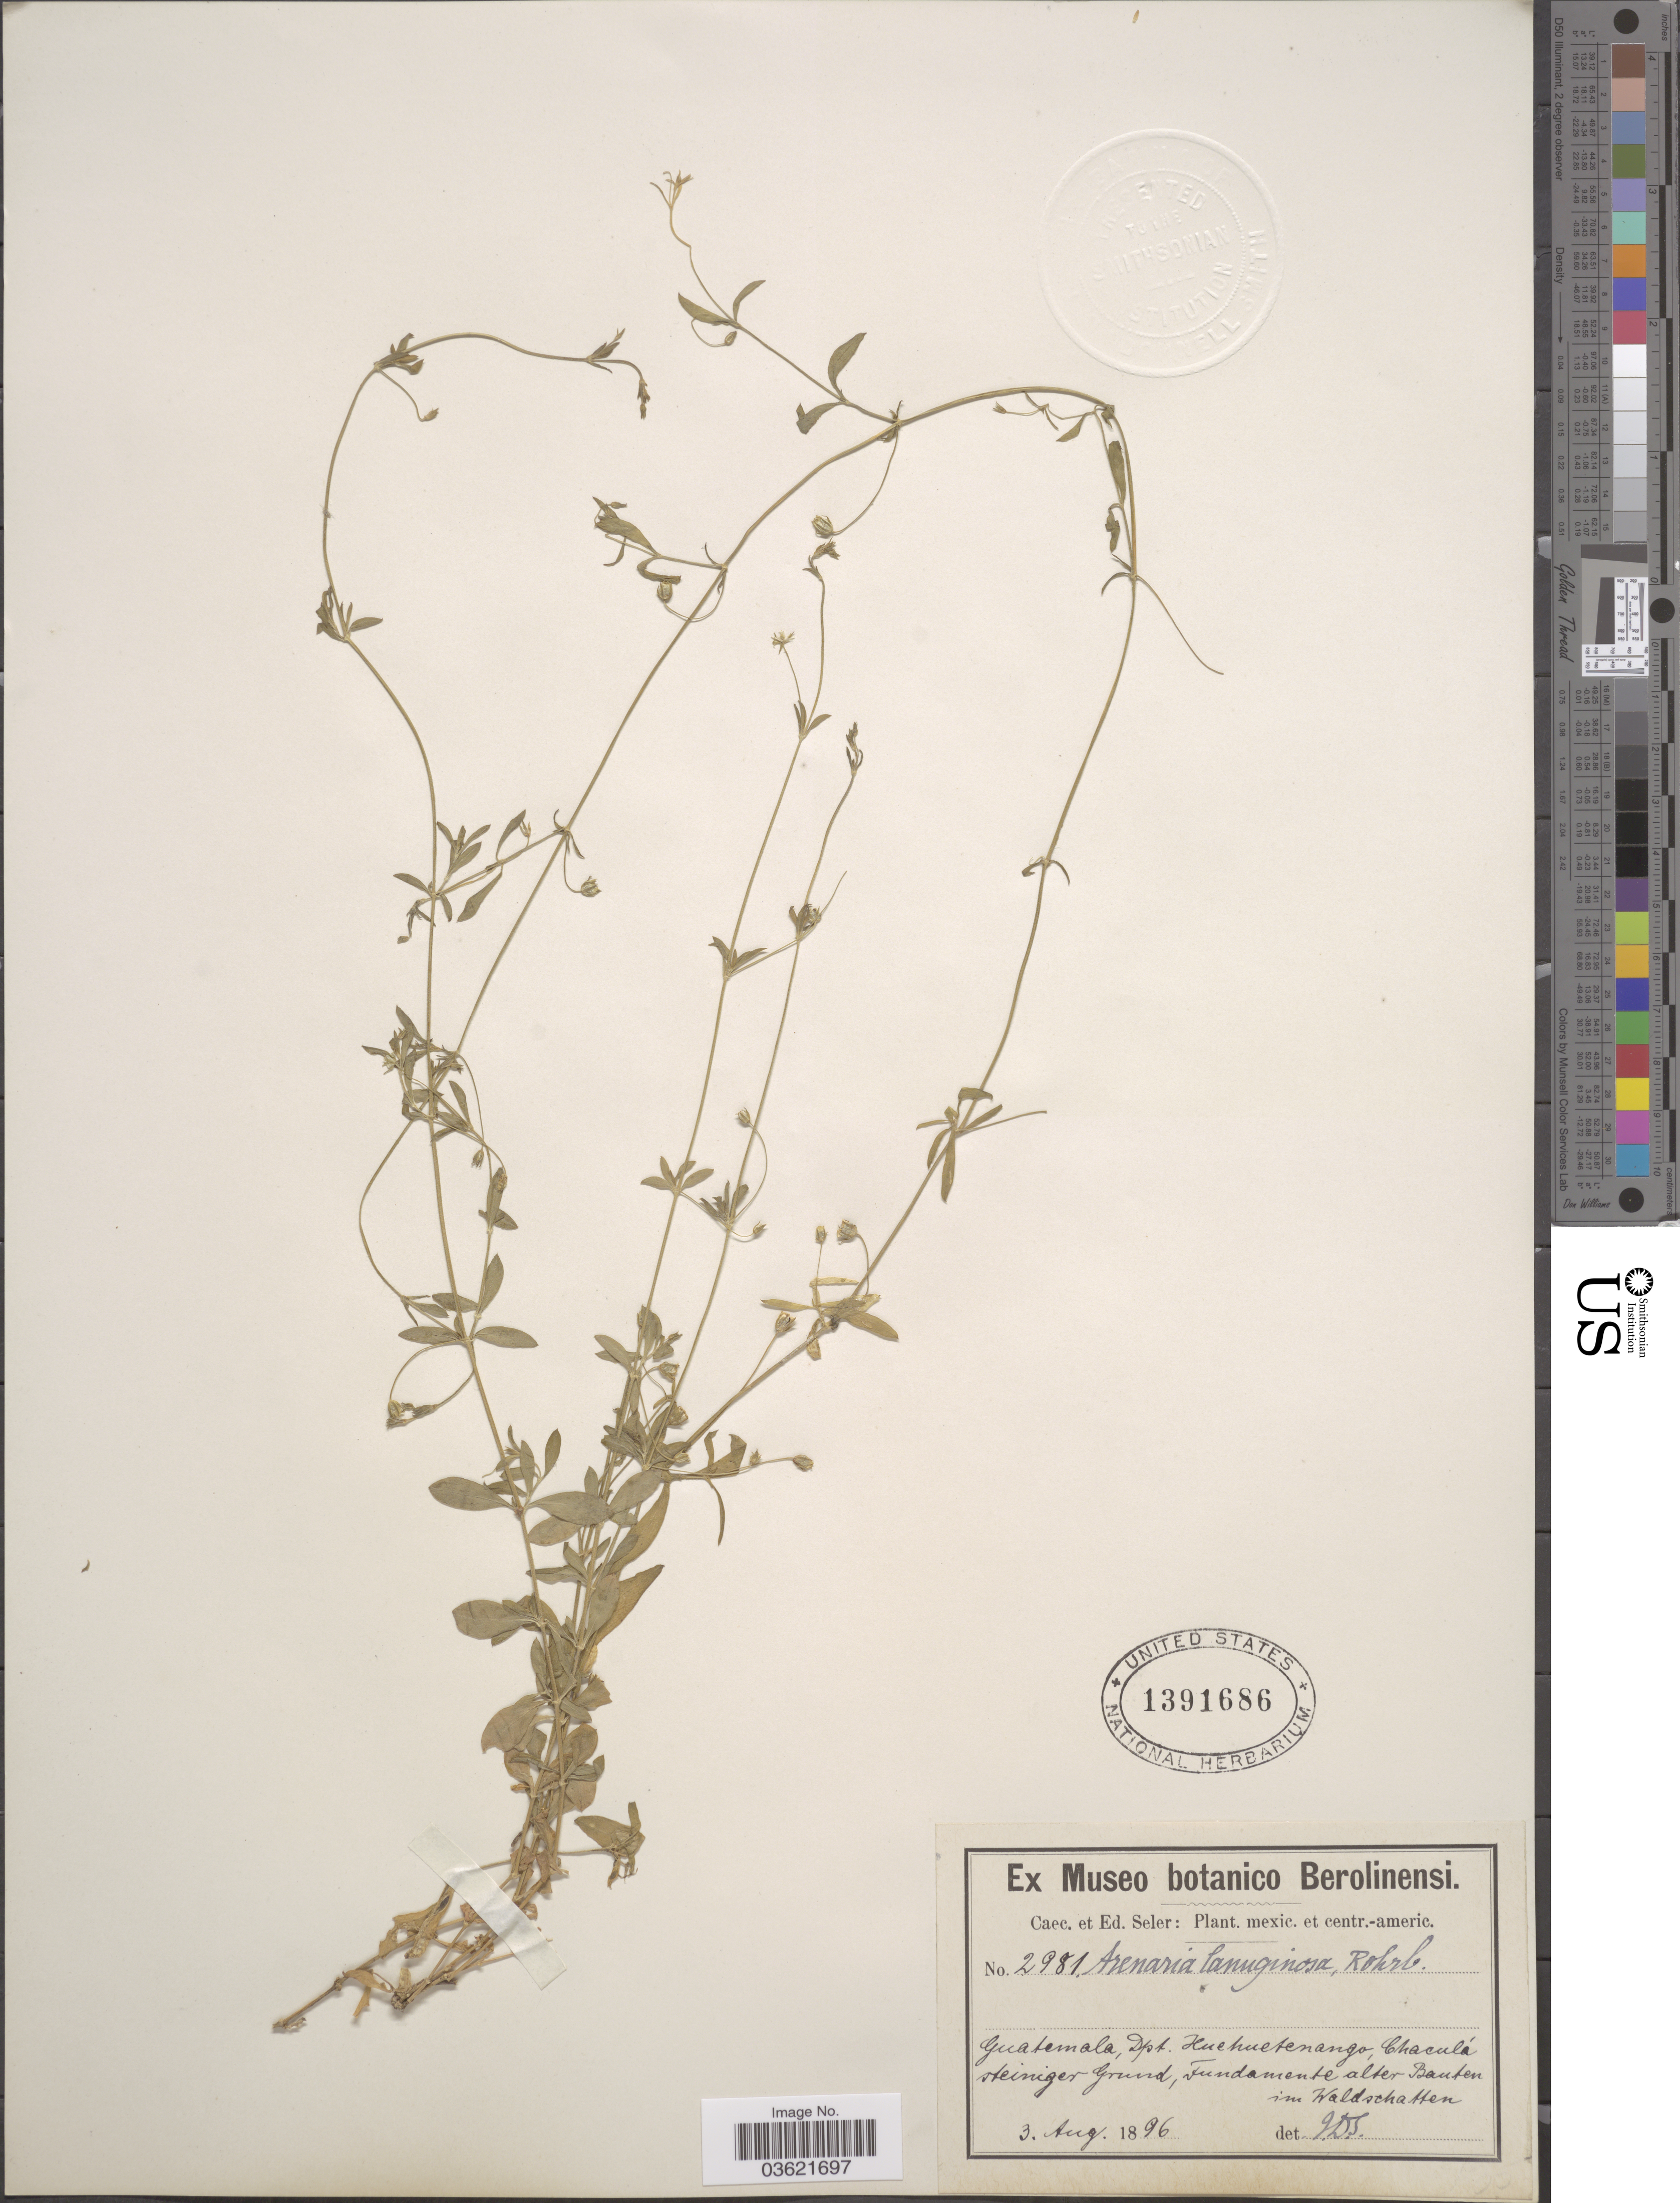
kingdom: Plantae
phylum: Tracheophyta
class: Magnoliopsida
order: Caryophyllales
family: Caryophyllaceae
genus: Arenaria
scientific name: Arenaria lanuginosa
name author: (Michx.) Rohrb.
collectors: C. Seler & E. G. Seler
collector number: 2981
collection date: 1896-08-03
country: Guatemala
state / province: Huehuetenango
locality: Dpt. Huehuetenango, Chaculá steiniger Grund, Fundamente alter Bauten im Waldschatten.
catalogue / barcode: US 1391686